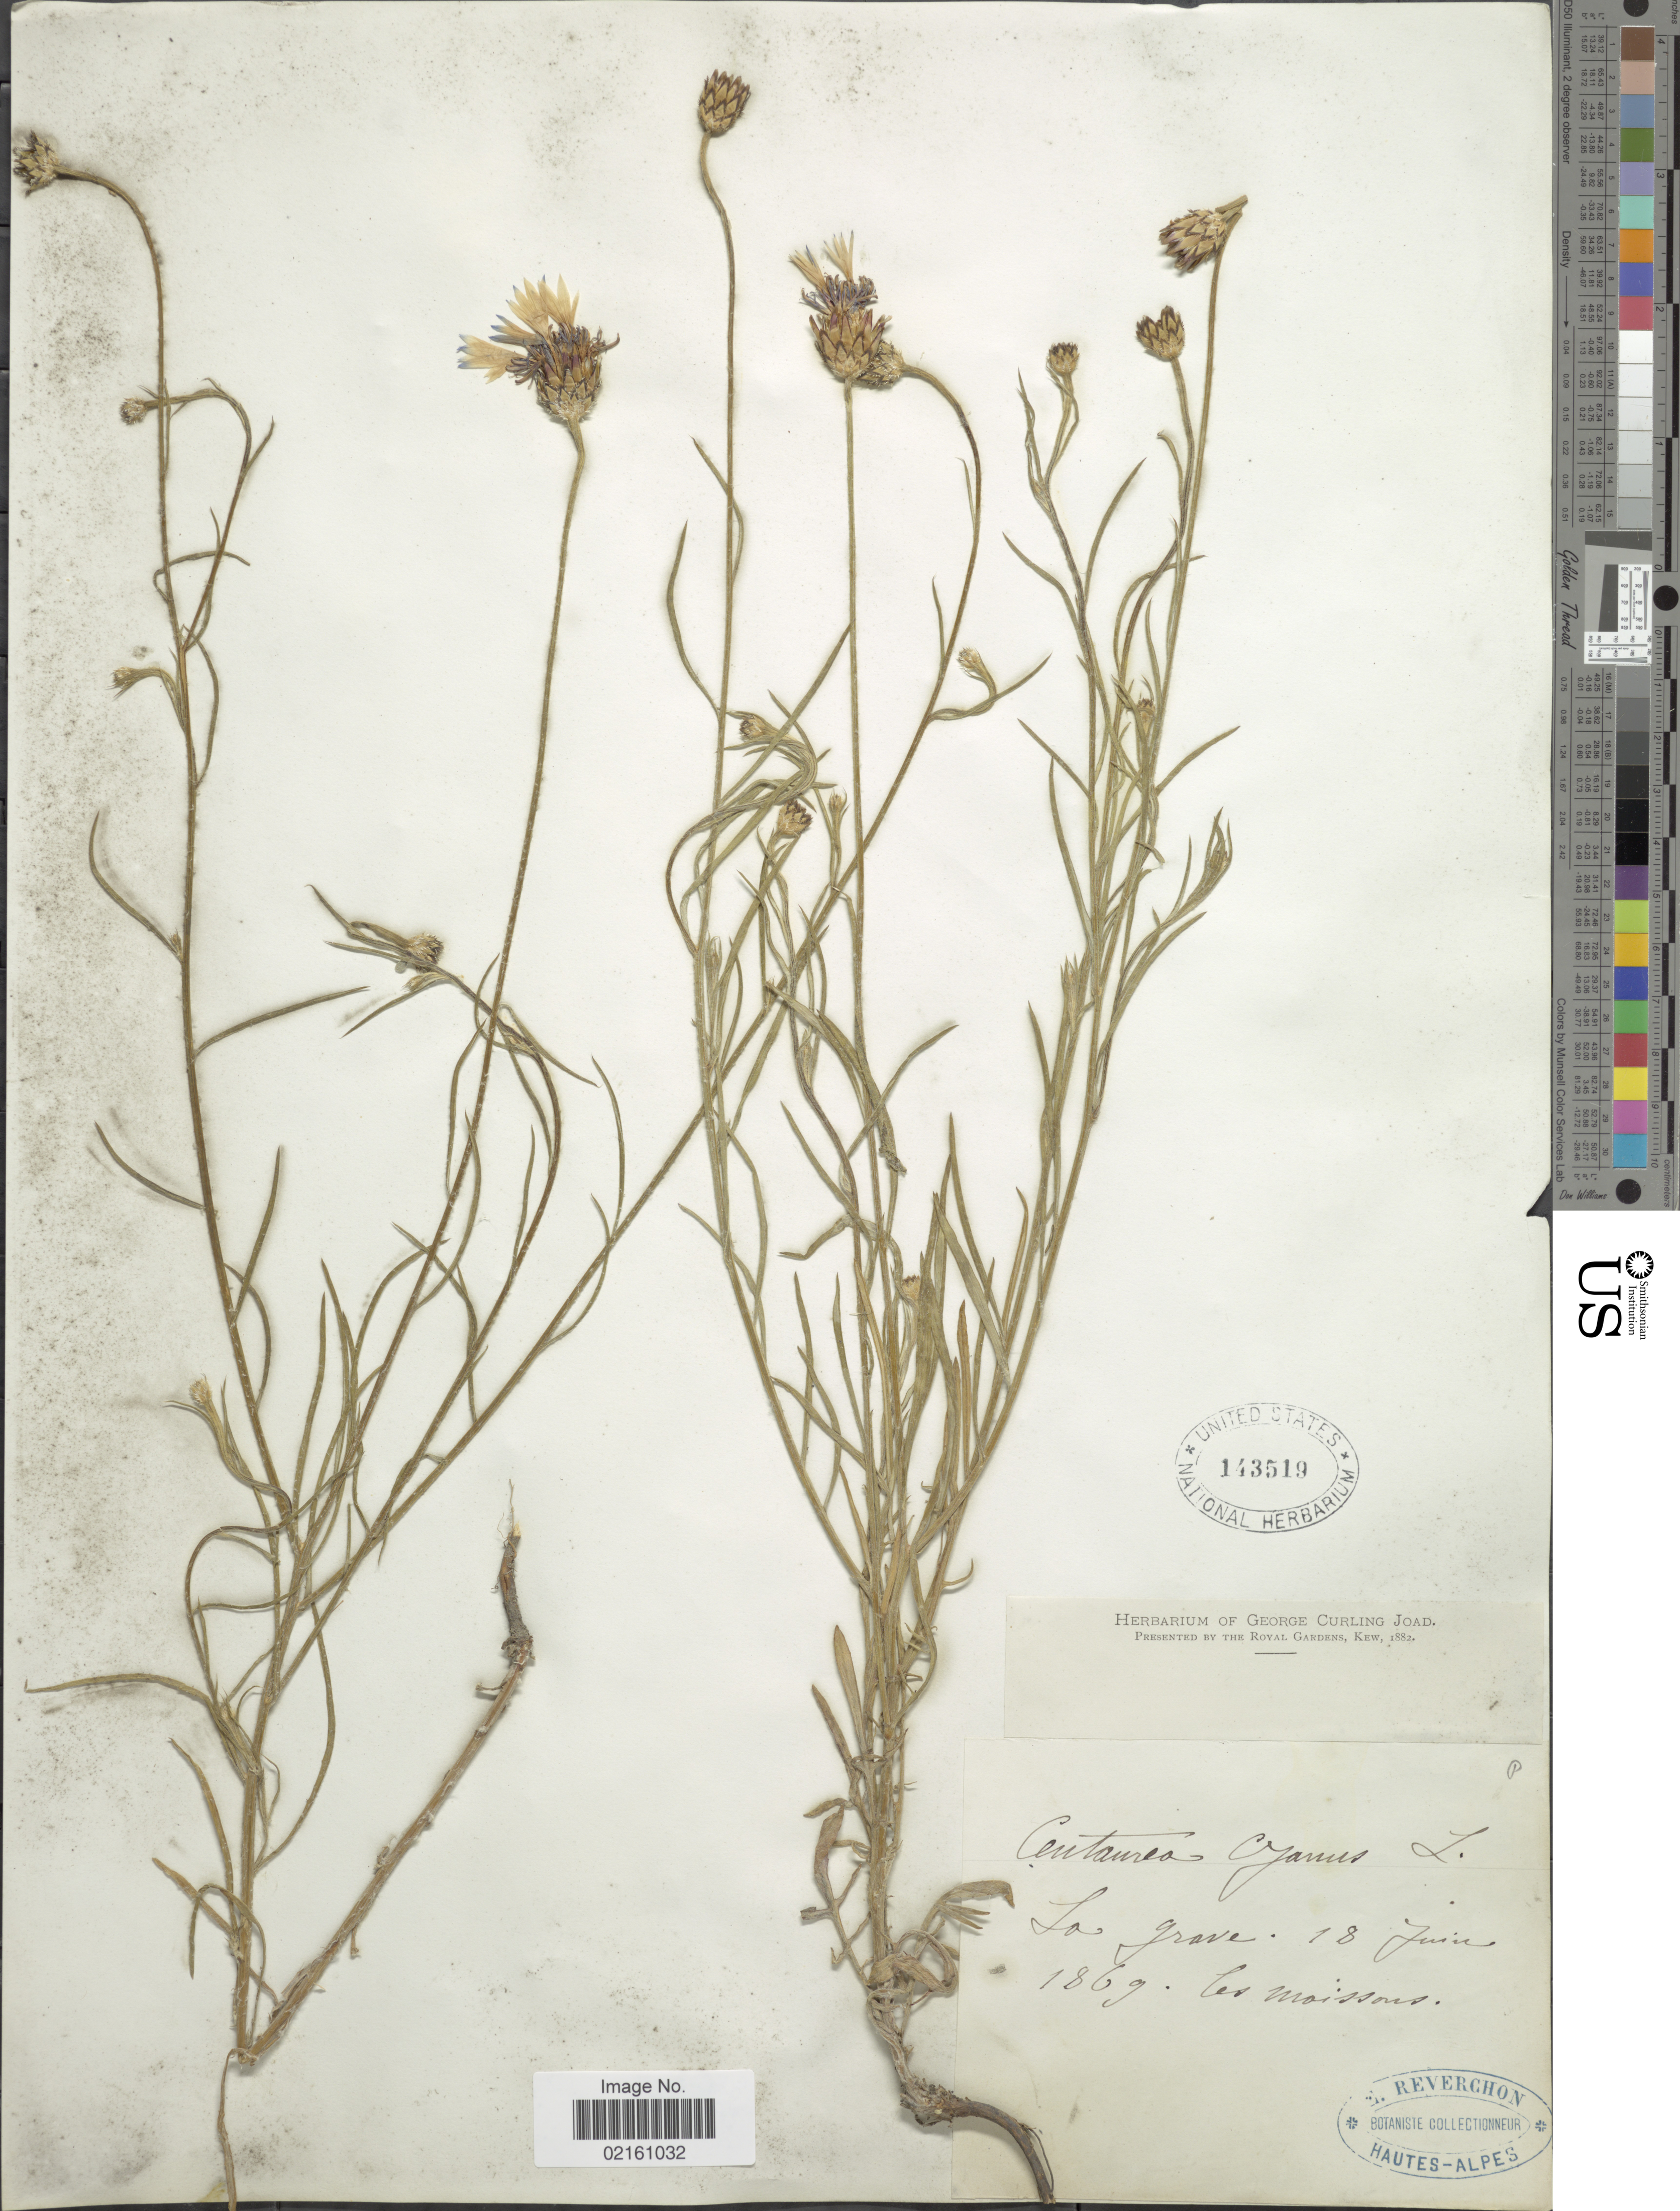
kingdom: Plantae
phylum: Tracheophyta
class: Magnoliopsida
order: Asterales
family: Asteraceae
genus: Centaurea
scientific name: Centaurea cyanus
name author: L.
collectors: E. Reverchon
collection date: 1869-06-18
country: France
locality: La Grave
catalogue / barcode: US 143519